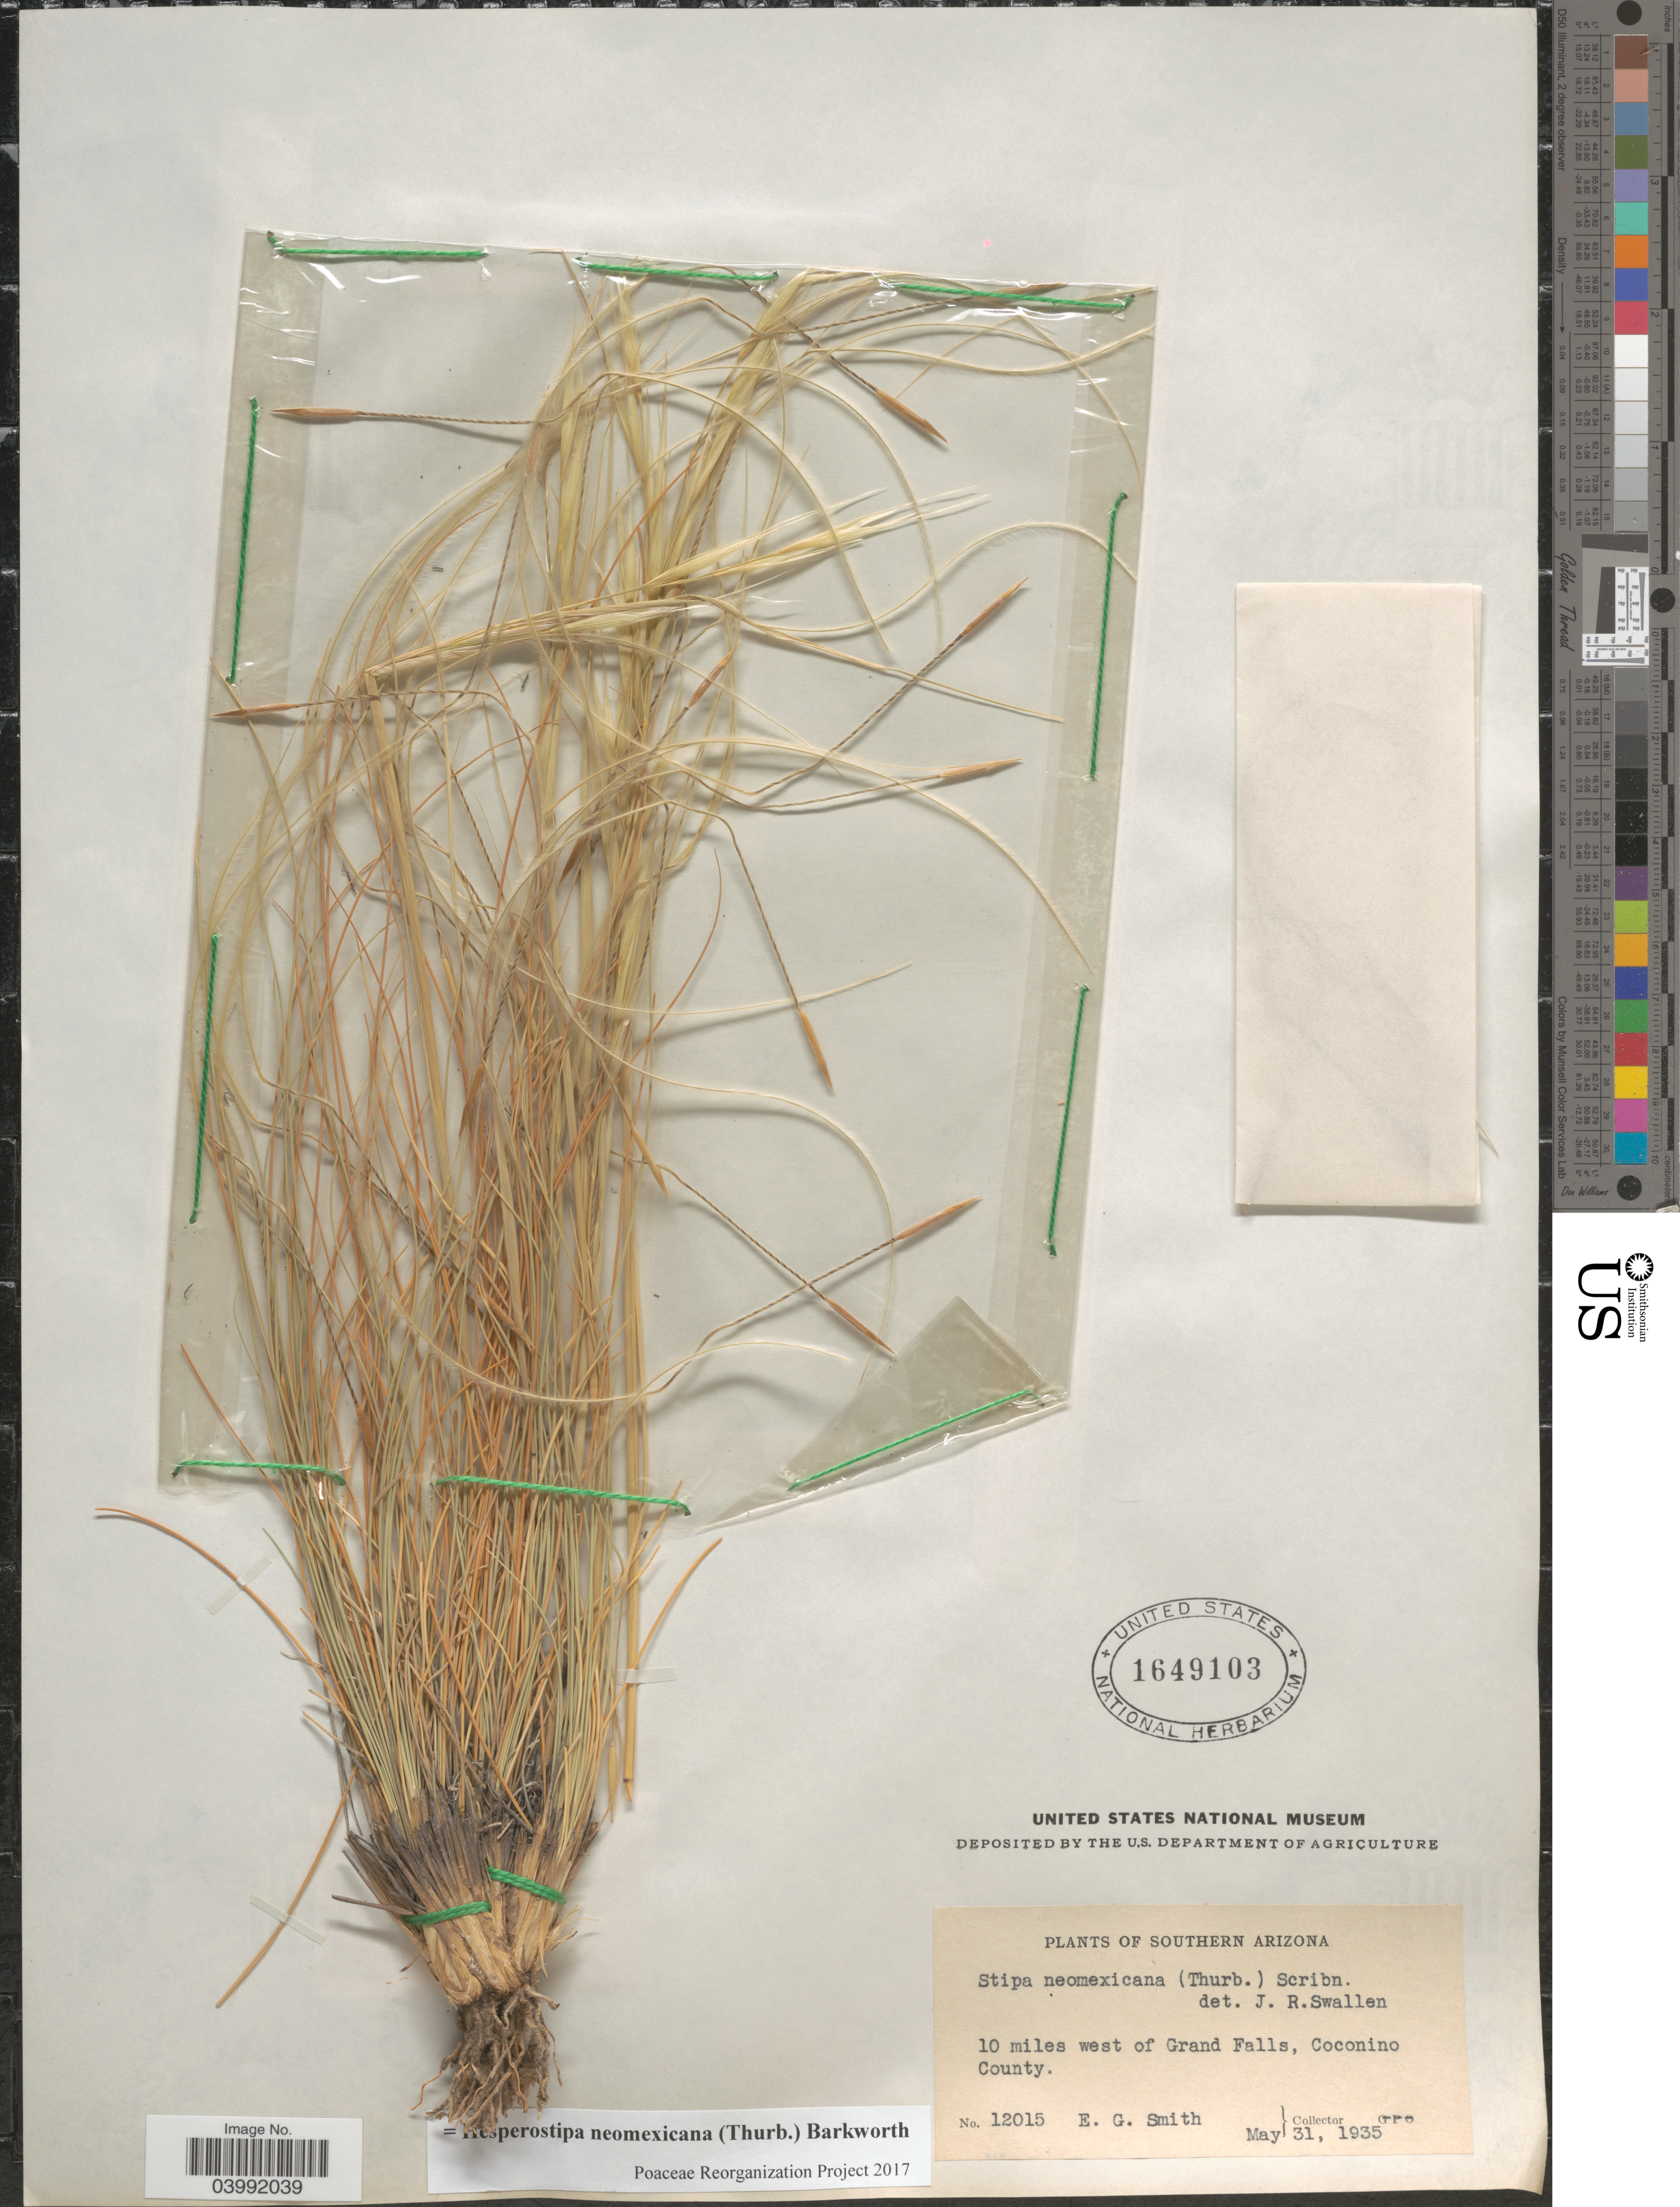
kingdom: Plantae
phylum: Tracheophyta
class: Liliopsida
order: Poales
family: Poaceae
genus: Hesperostipa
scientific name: Hesperostipa neomexicana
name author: (Thurb.) Barkworth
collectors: E. G. Smith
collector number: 12015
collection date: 1935-05-31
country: United States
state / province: Arizona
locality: Southern Arizona. 10 miles west of Grand Falls, Coconino County.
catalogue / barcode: US 1649103